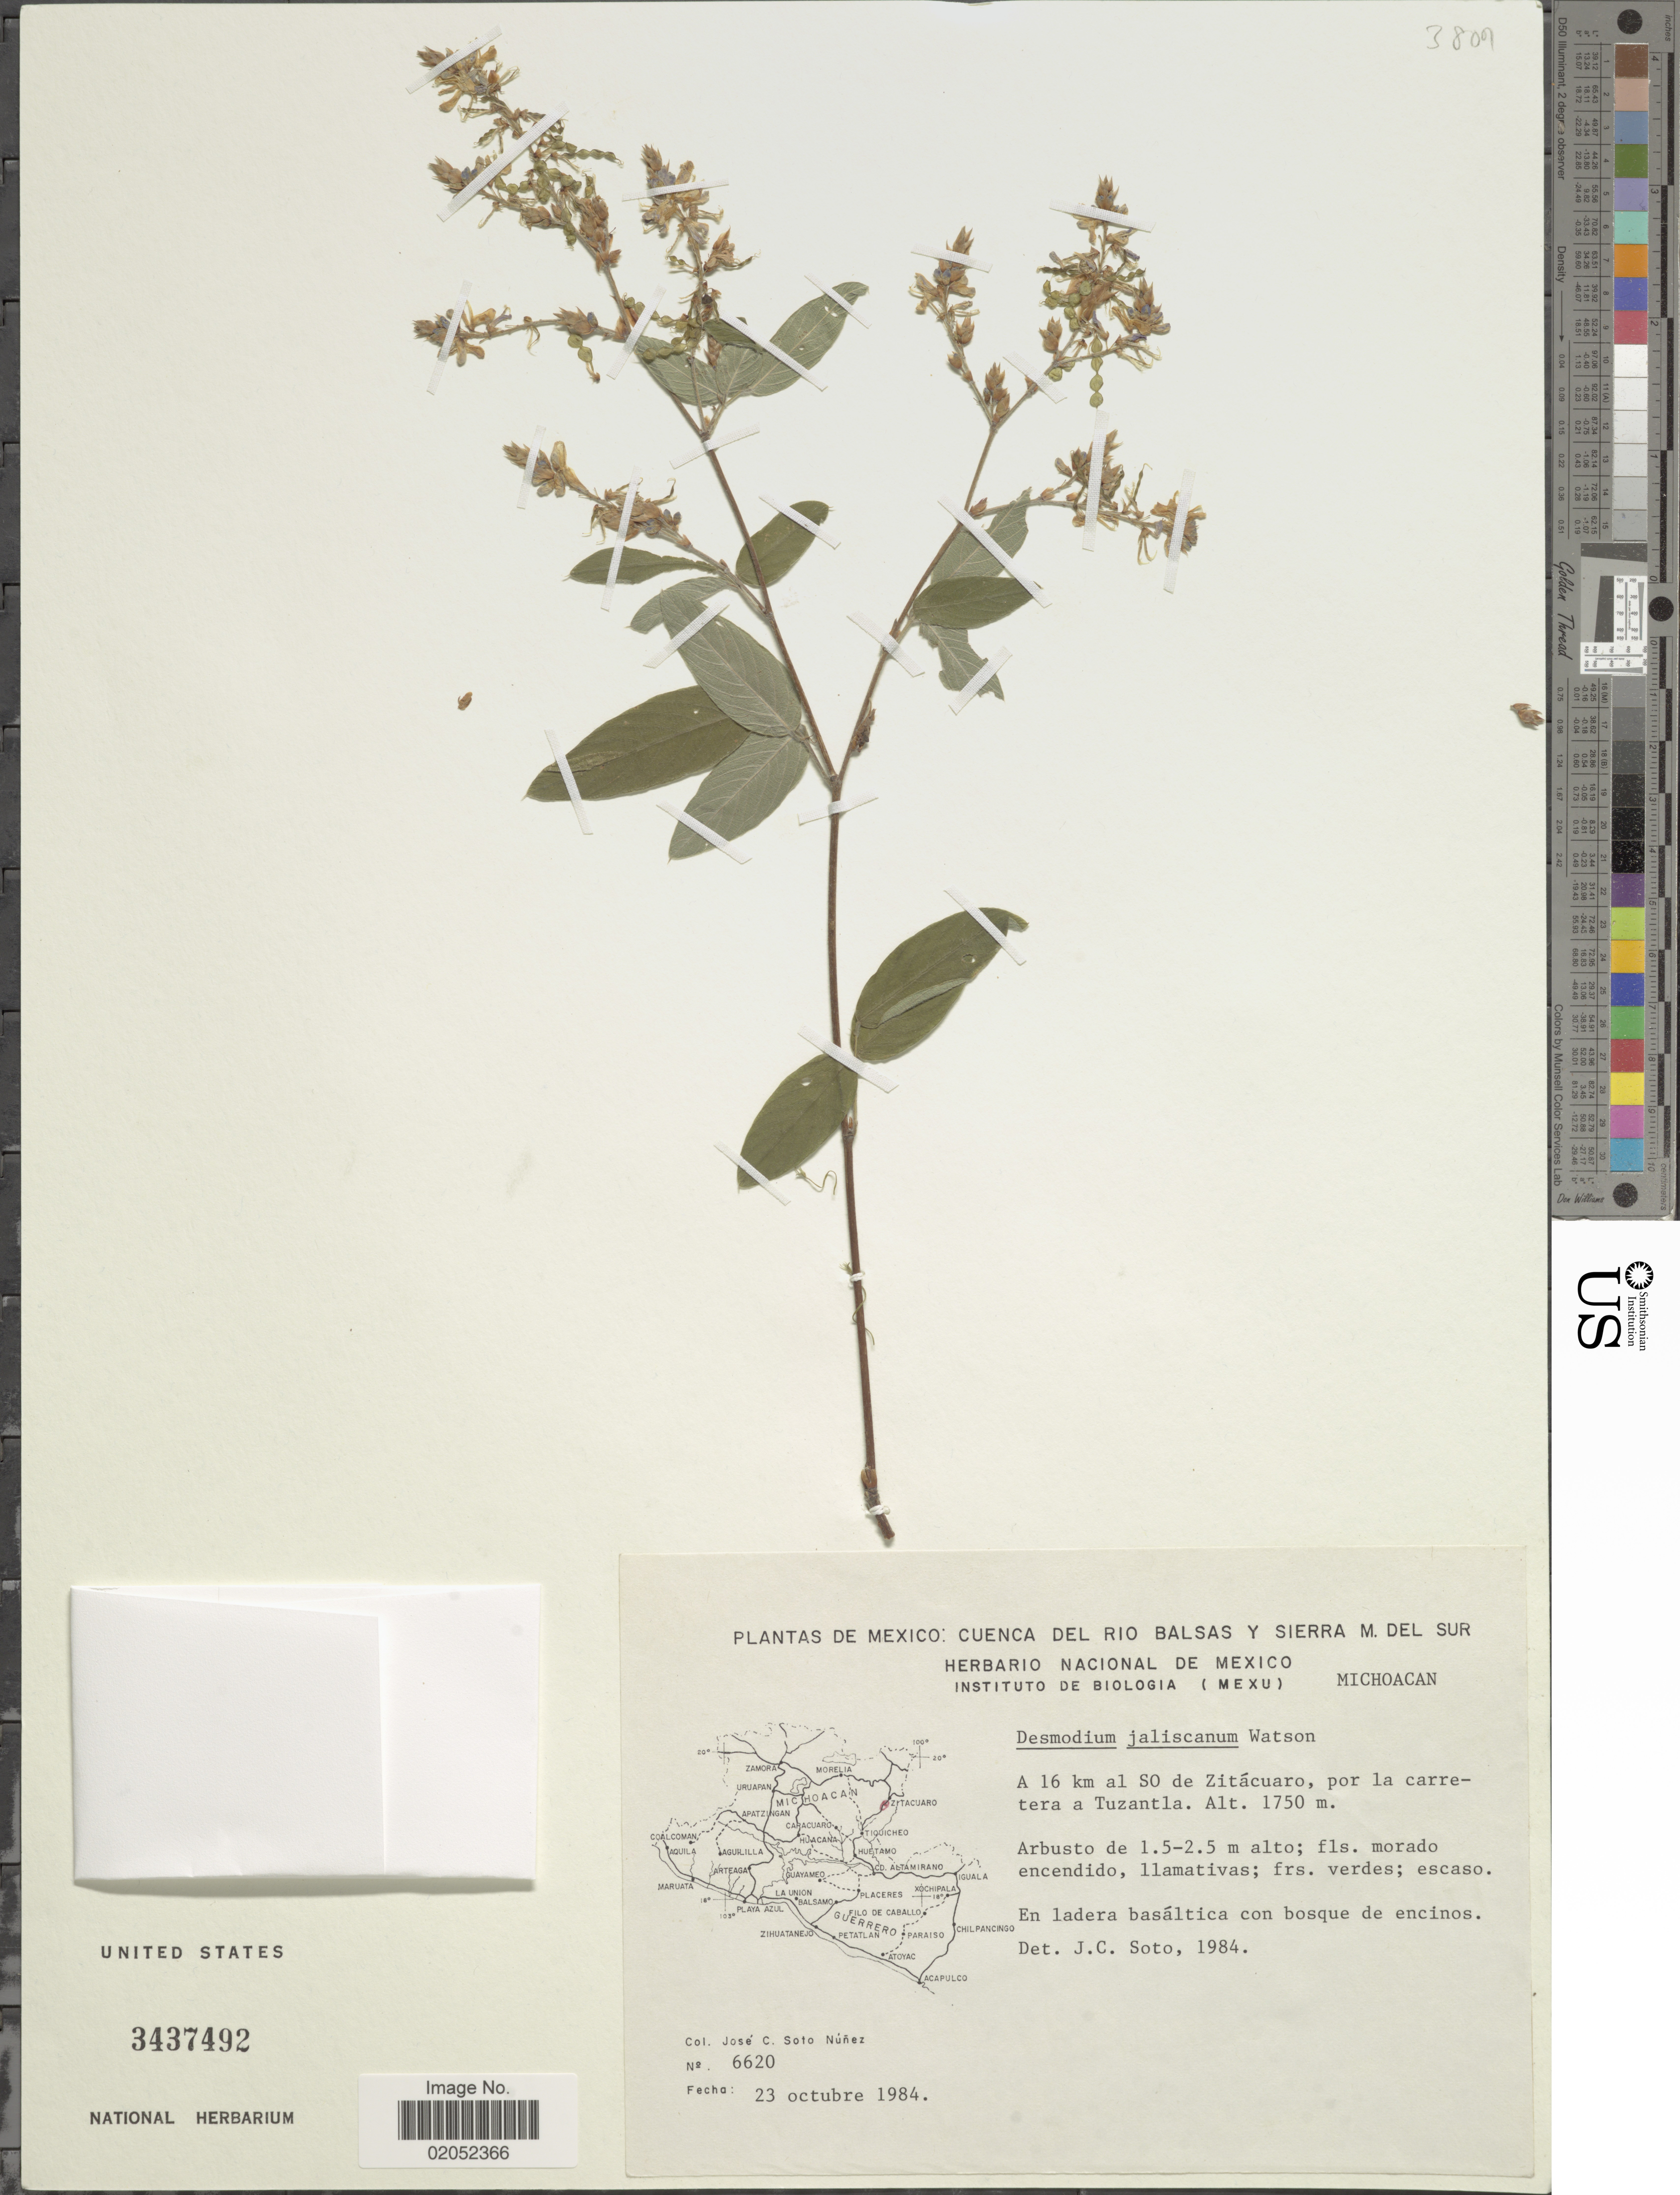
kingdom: Plantae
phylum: Tracheophyta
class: Magnoliopsida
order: Fabales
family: Fabaceae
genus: Desmodium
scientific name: Desmodium jaliscanum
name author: S. Watson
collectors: J. Soto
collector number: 6620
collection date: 1984-10-23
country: Mexico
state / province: Michoacán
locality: Michoacan, A16 km al SO de Zitacuaro, por la carretera a Tuzantla.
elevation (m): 1750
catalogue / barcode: US 3437492